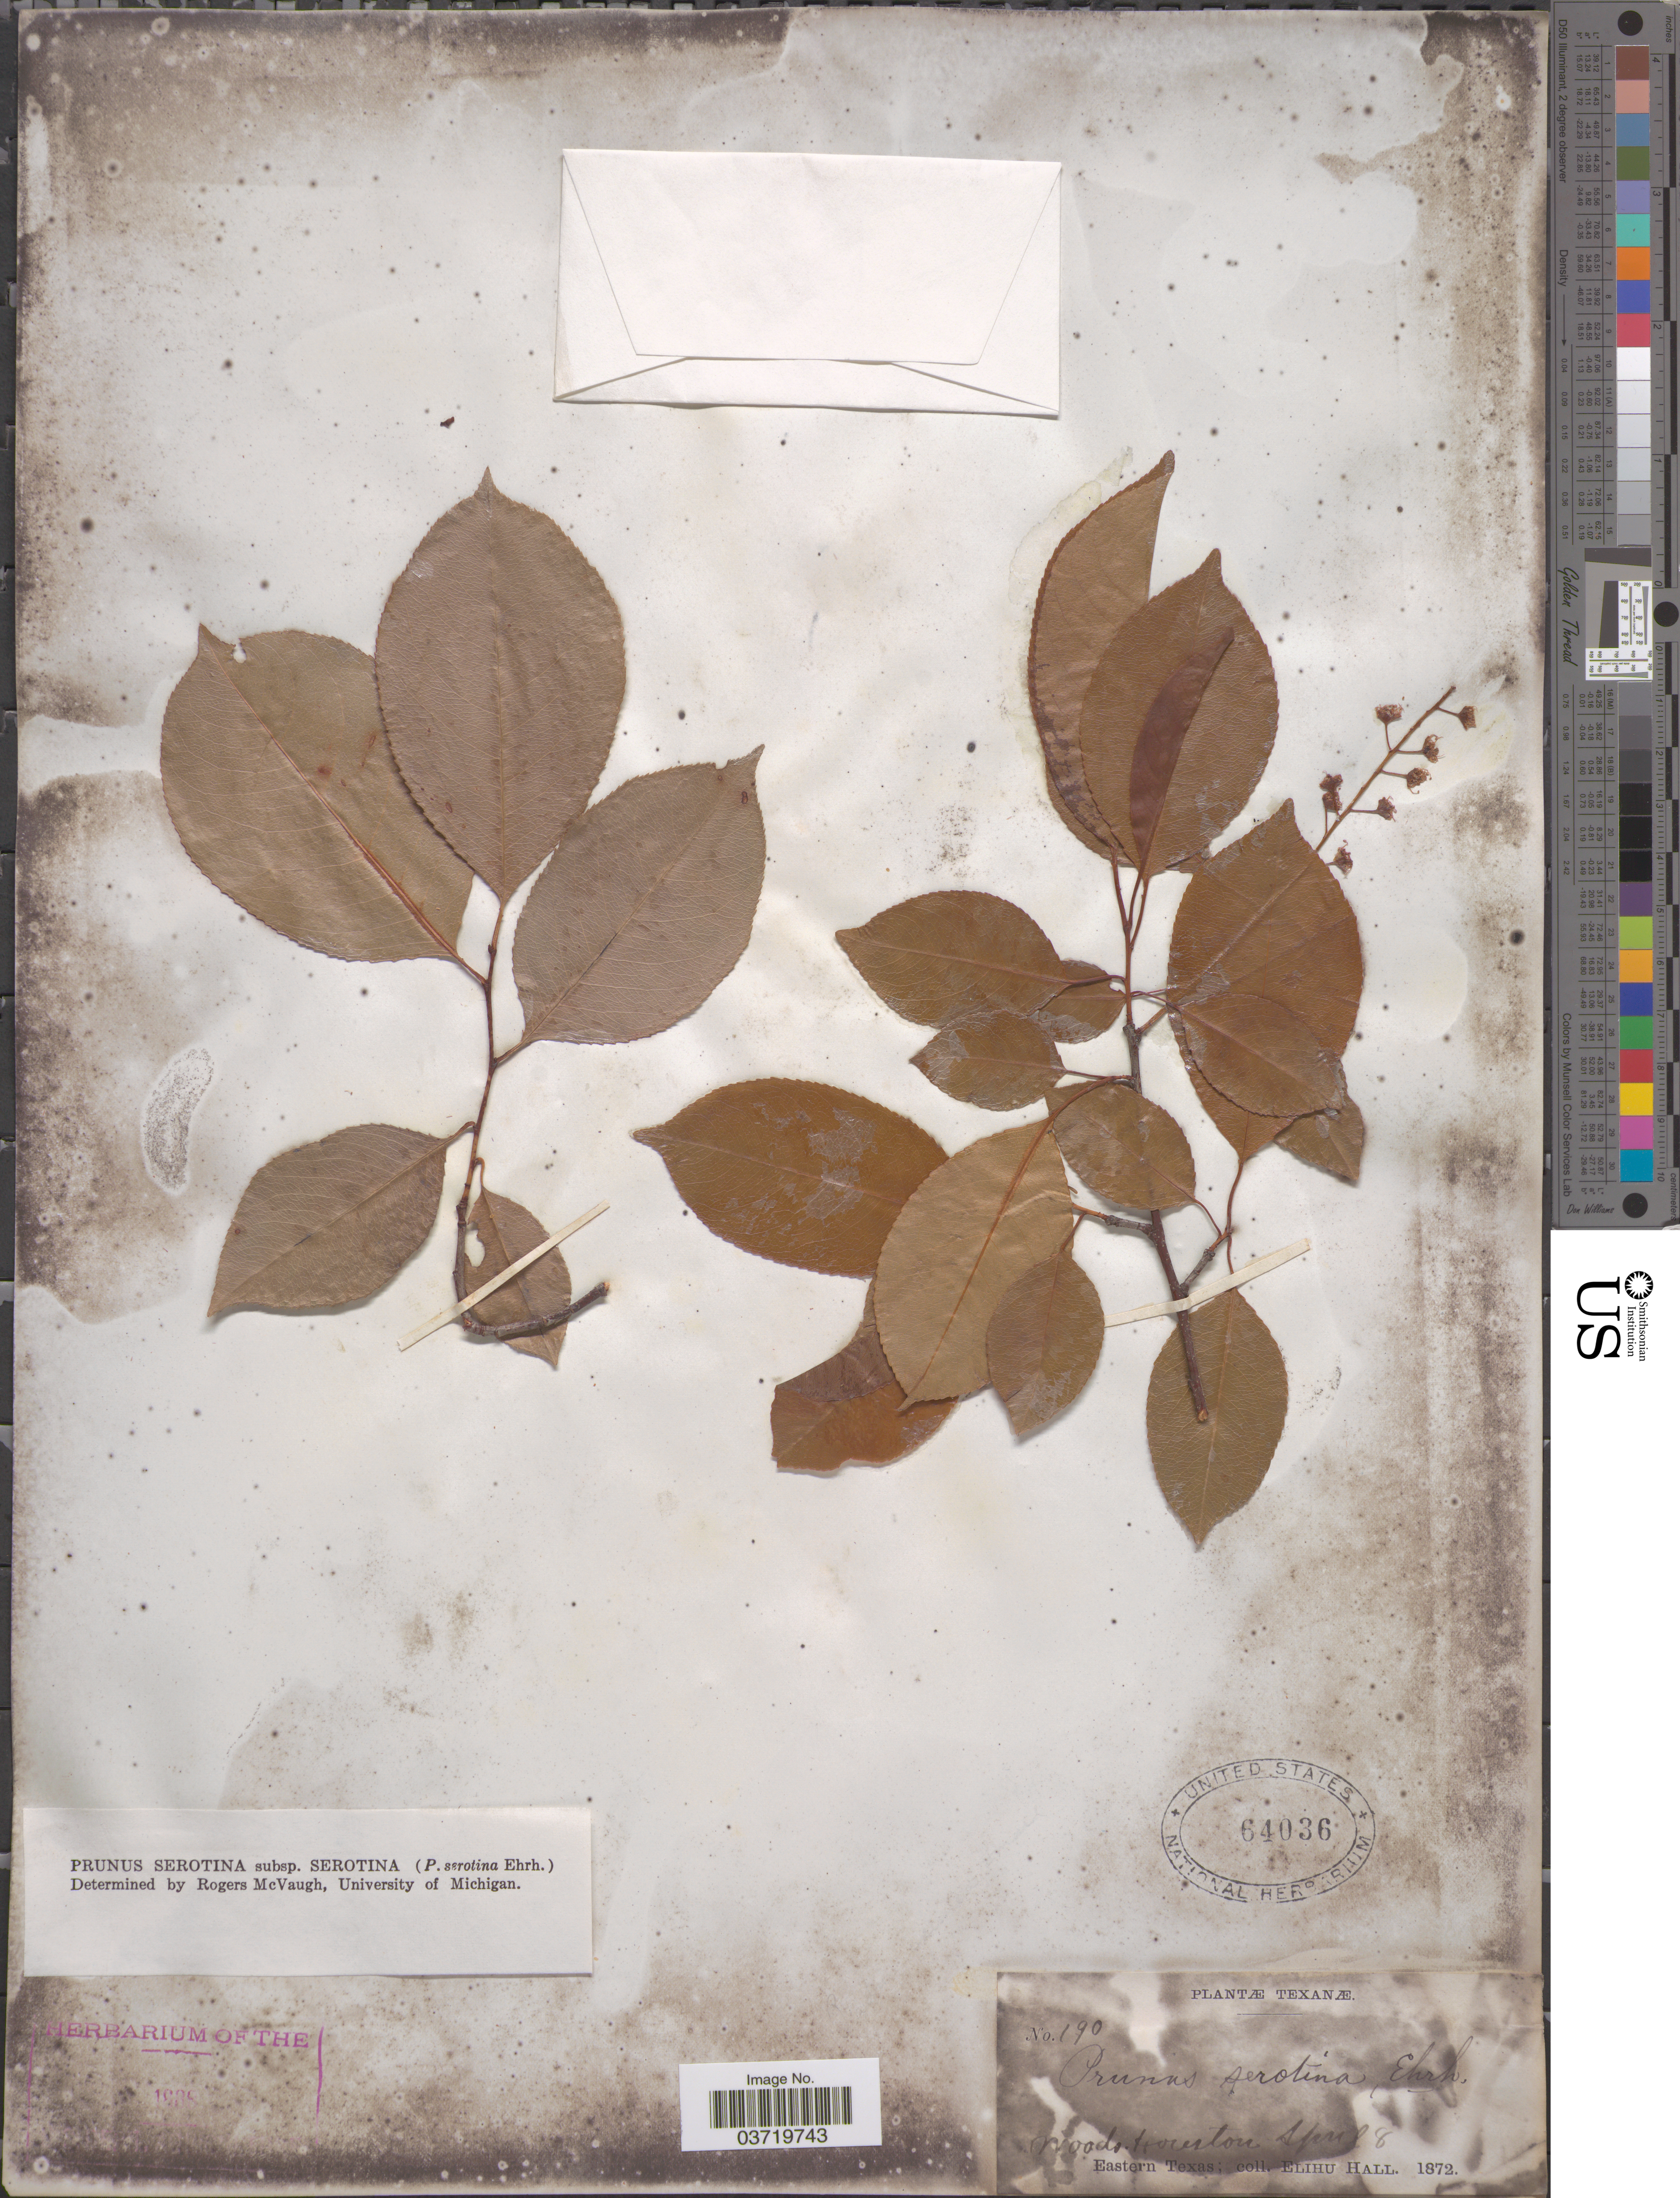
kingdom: Plantae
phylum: Tracheophyta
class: Magnoliopsida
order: Rosales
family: Rosaceae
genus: Prunus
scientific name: Prunus serotina var. serotina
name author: Ehrh.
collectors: E. Hall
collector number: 190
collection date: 1872-04-08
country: United States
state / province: Texas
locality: Houston.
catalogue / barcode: US 64036